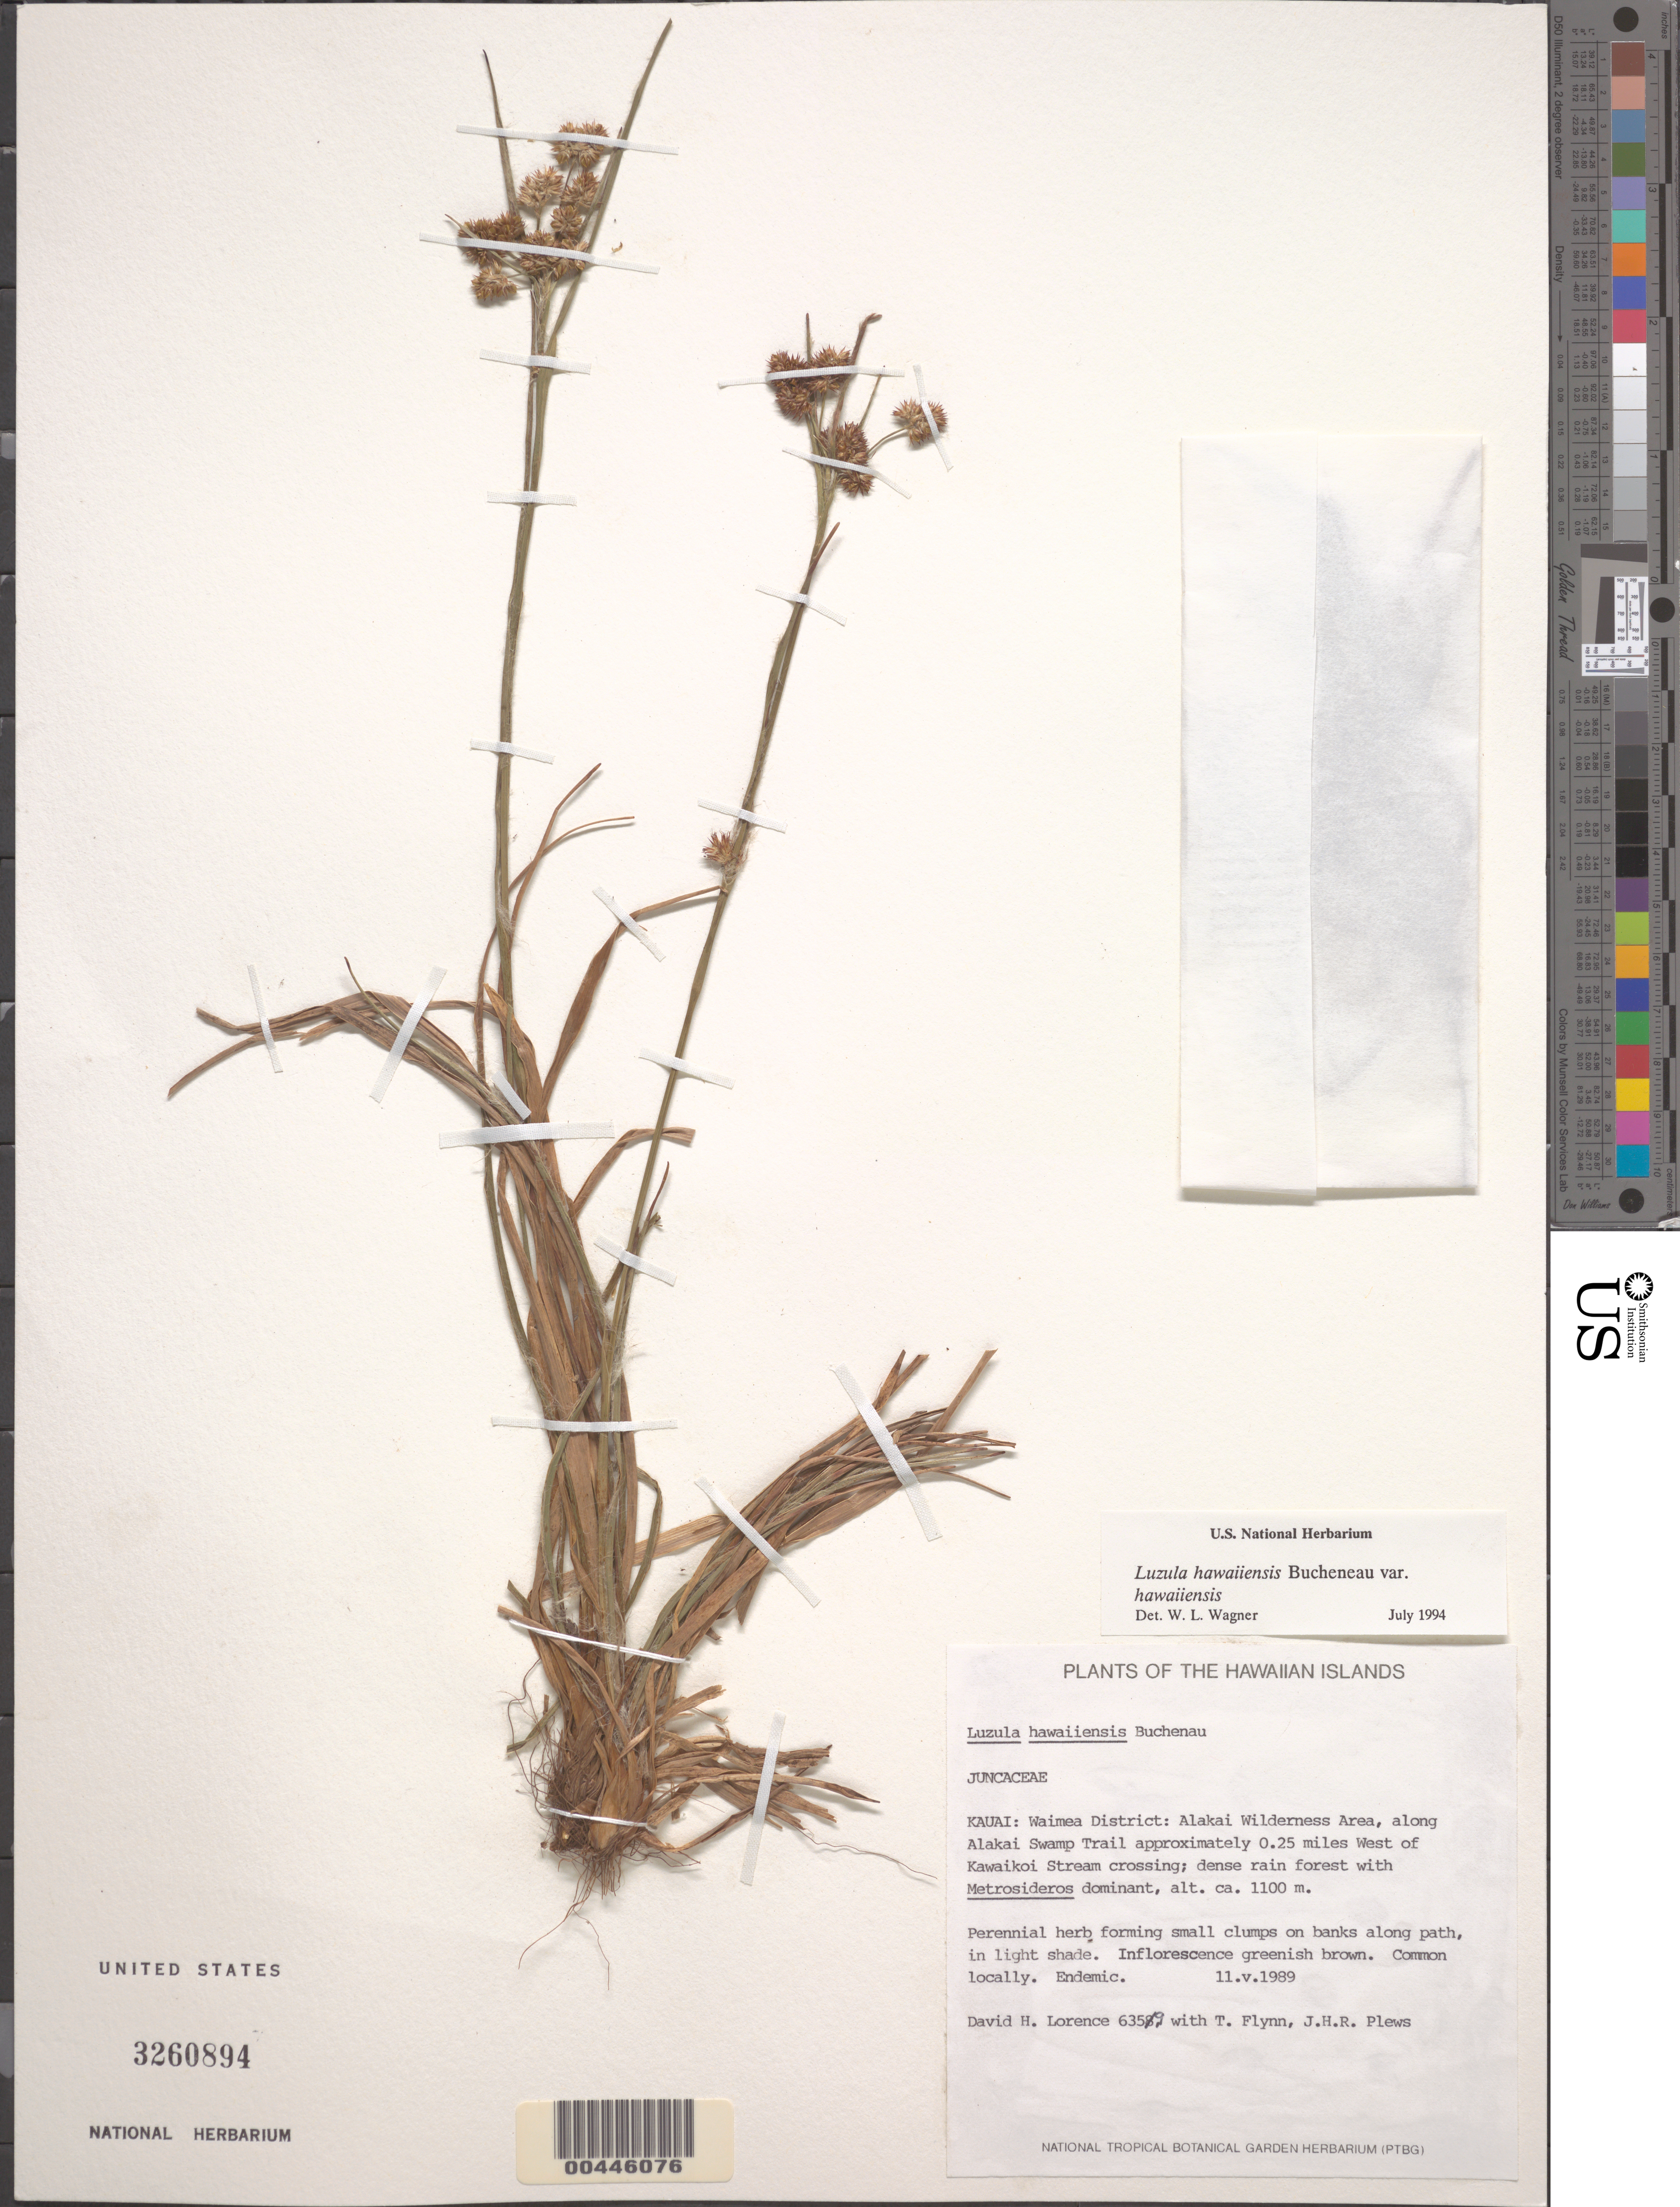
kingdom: Plantae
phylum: Tracheophyta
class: Liliopsida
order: Poales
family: Juncaceae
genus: Luzula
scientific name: Luzula hawaiiensis var. hawaiiensis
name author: Buchenau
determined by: Wagner, W. L., (BOT), Smithsonian Institution - National Museum of Natural History (UNITED STATES)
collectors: D. Lorence, T. W. Flynn & J. Plews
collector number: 6359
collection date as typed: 11 May 1989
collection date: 1989-05-11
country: United States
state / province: Hawaii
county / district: Kauai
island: Kaua'i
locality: Waimea Dist, Alakai Wilderness Area, along Alakai Swamp Trail, 0.25 mi W of Kawaikoi Stream crossing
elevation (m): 1100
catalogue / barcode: US 3260894